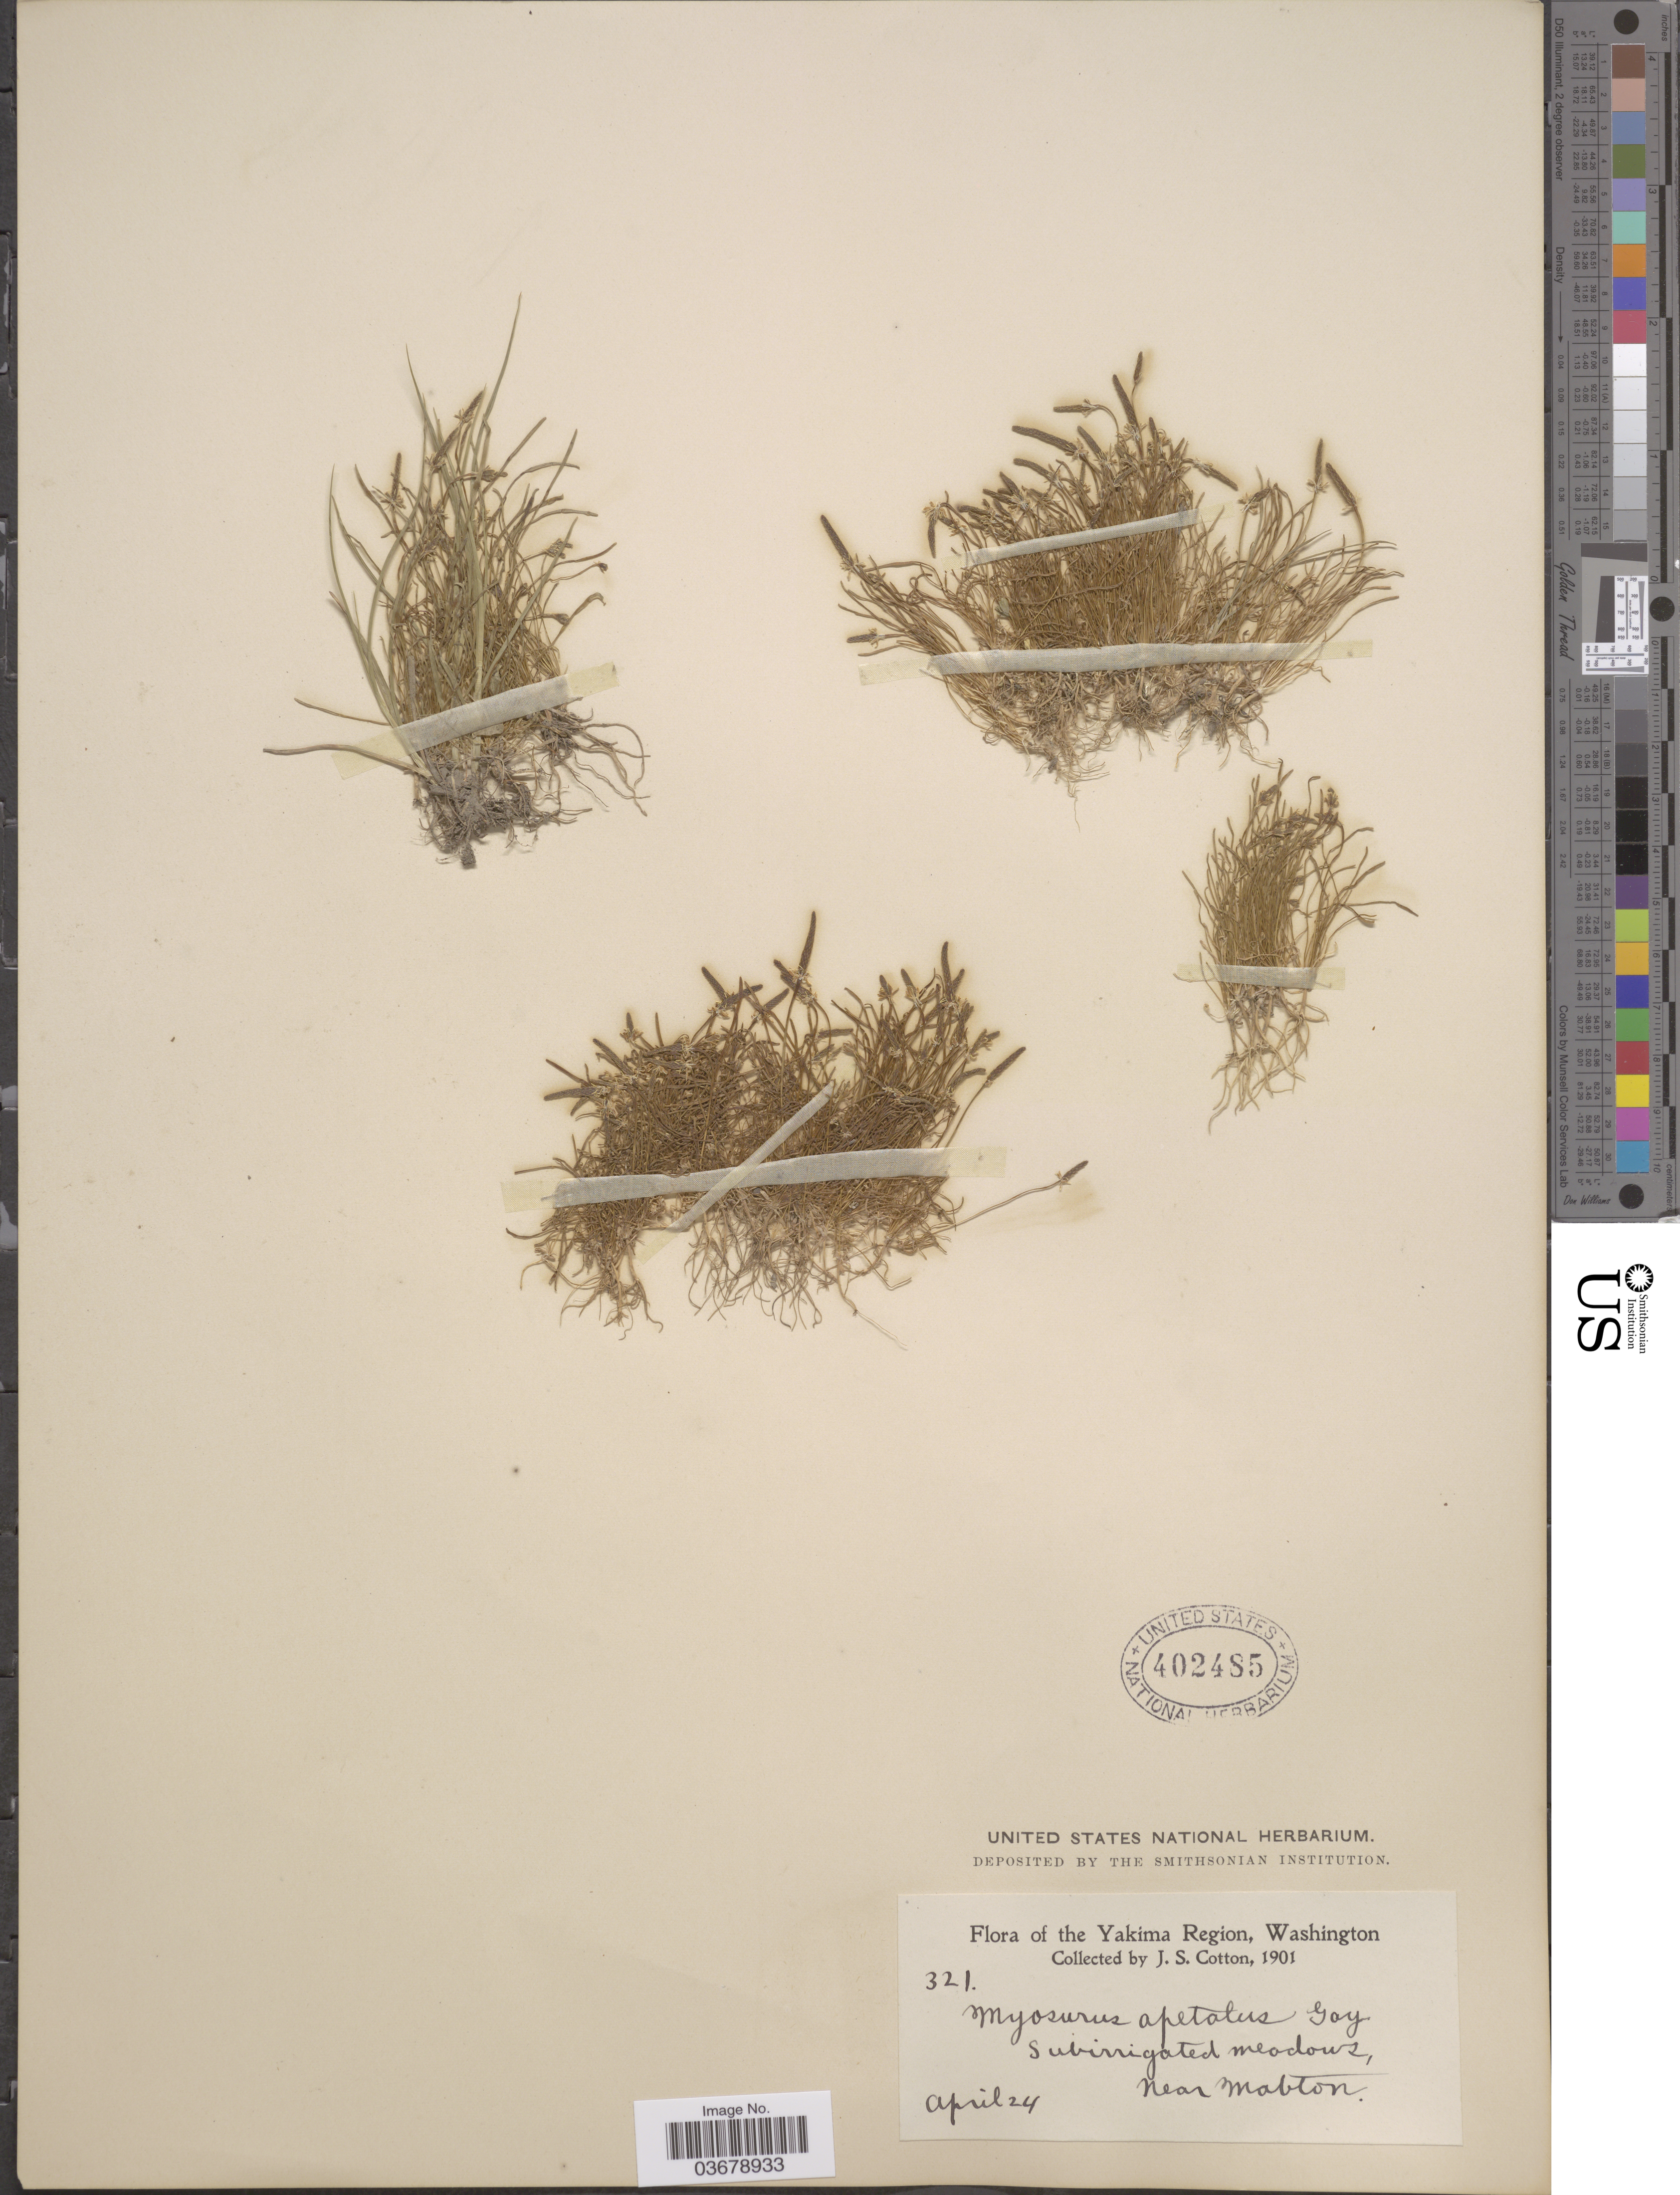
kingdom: Plantae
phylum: Tracheophyta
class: Magnoliopsida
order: Ranunculales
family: Ranunculaceae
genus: Myosurus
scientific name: Myosurus lepturus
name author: (A. Gray) Howell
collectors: J. S. Cotton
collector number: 321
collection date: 1901-04-24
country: United States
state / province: Washington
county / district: Yakima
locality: The Yakima Region. Near Mabton.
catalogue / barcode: US 402485